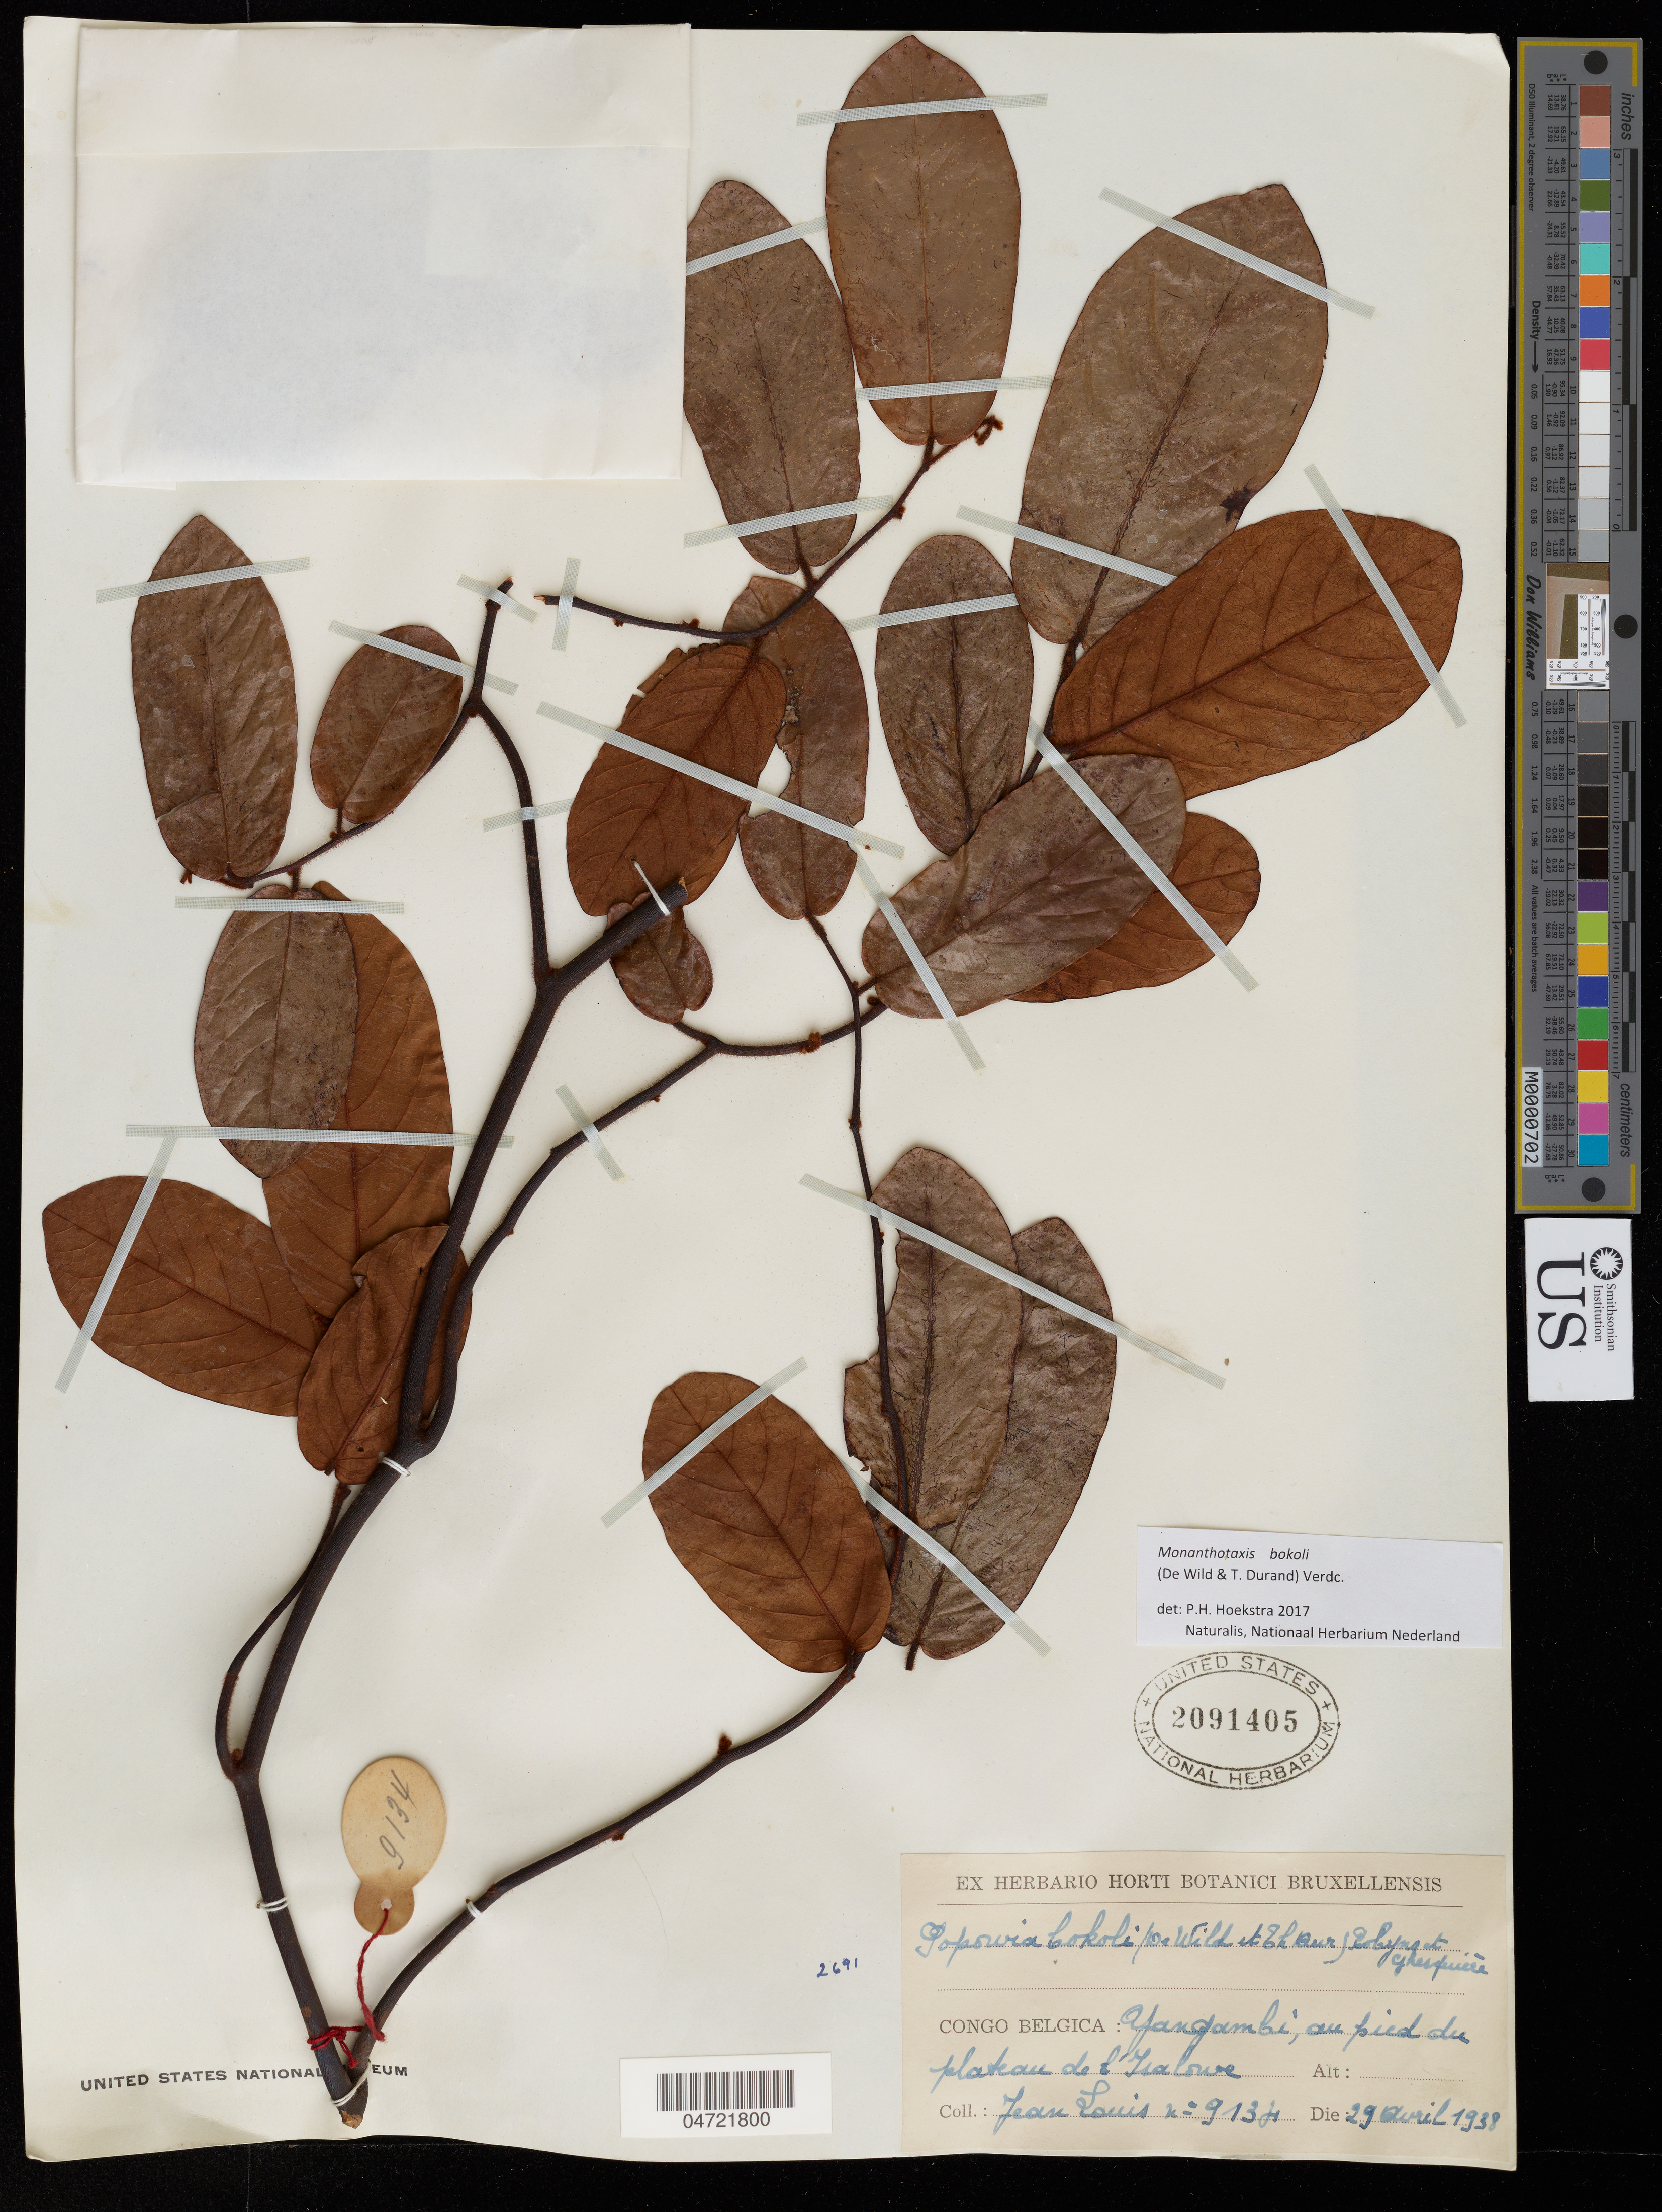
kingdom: Plantae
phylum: Tracheophyta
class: Magnoliopsida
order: Magnoliales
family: Annonaceae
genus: Monanthotaxis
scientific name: Monanthotaxis bokoli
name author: (De Wild. & Durand) Verdc.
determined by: Hoekstra, P. H.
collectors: J. Louis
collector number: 9134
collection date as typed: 29 Apr 1938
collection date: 1938-04-29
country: Congo, Democratic Republic of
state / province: Tshopo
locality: Yangambi, plateau de i'tasukulu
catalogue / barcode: US 2091405